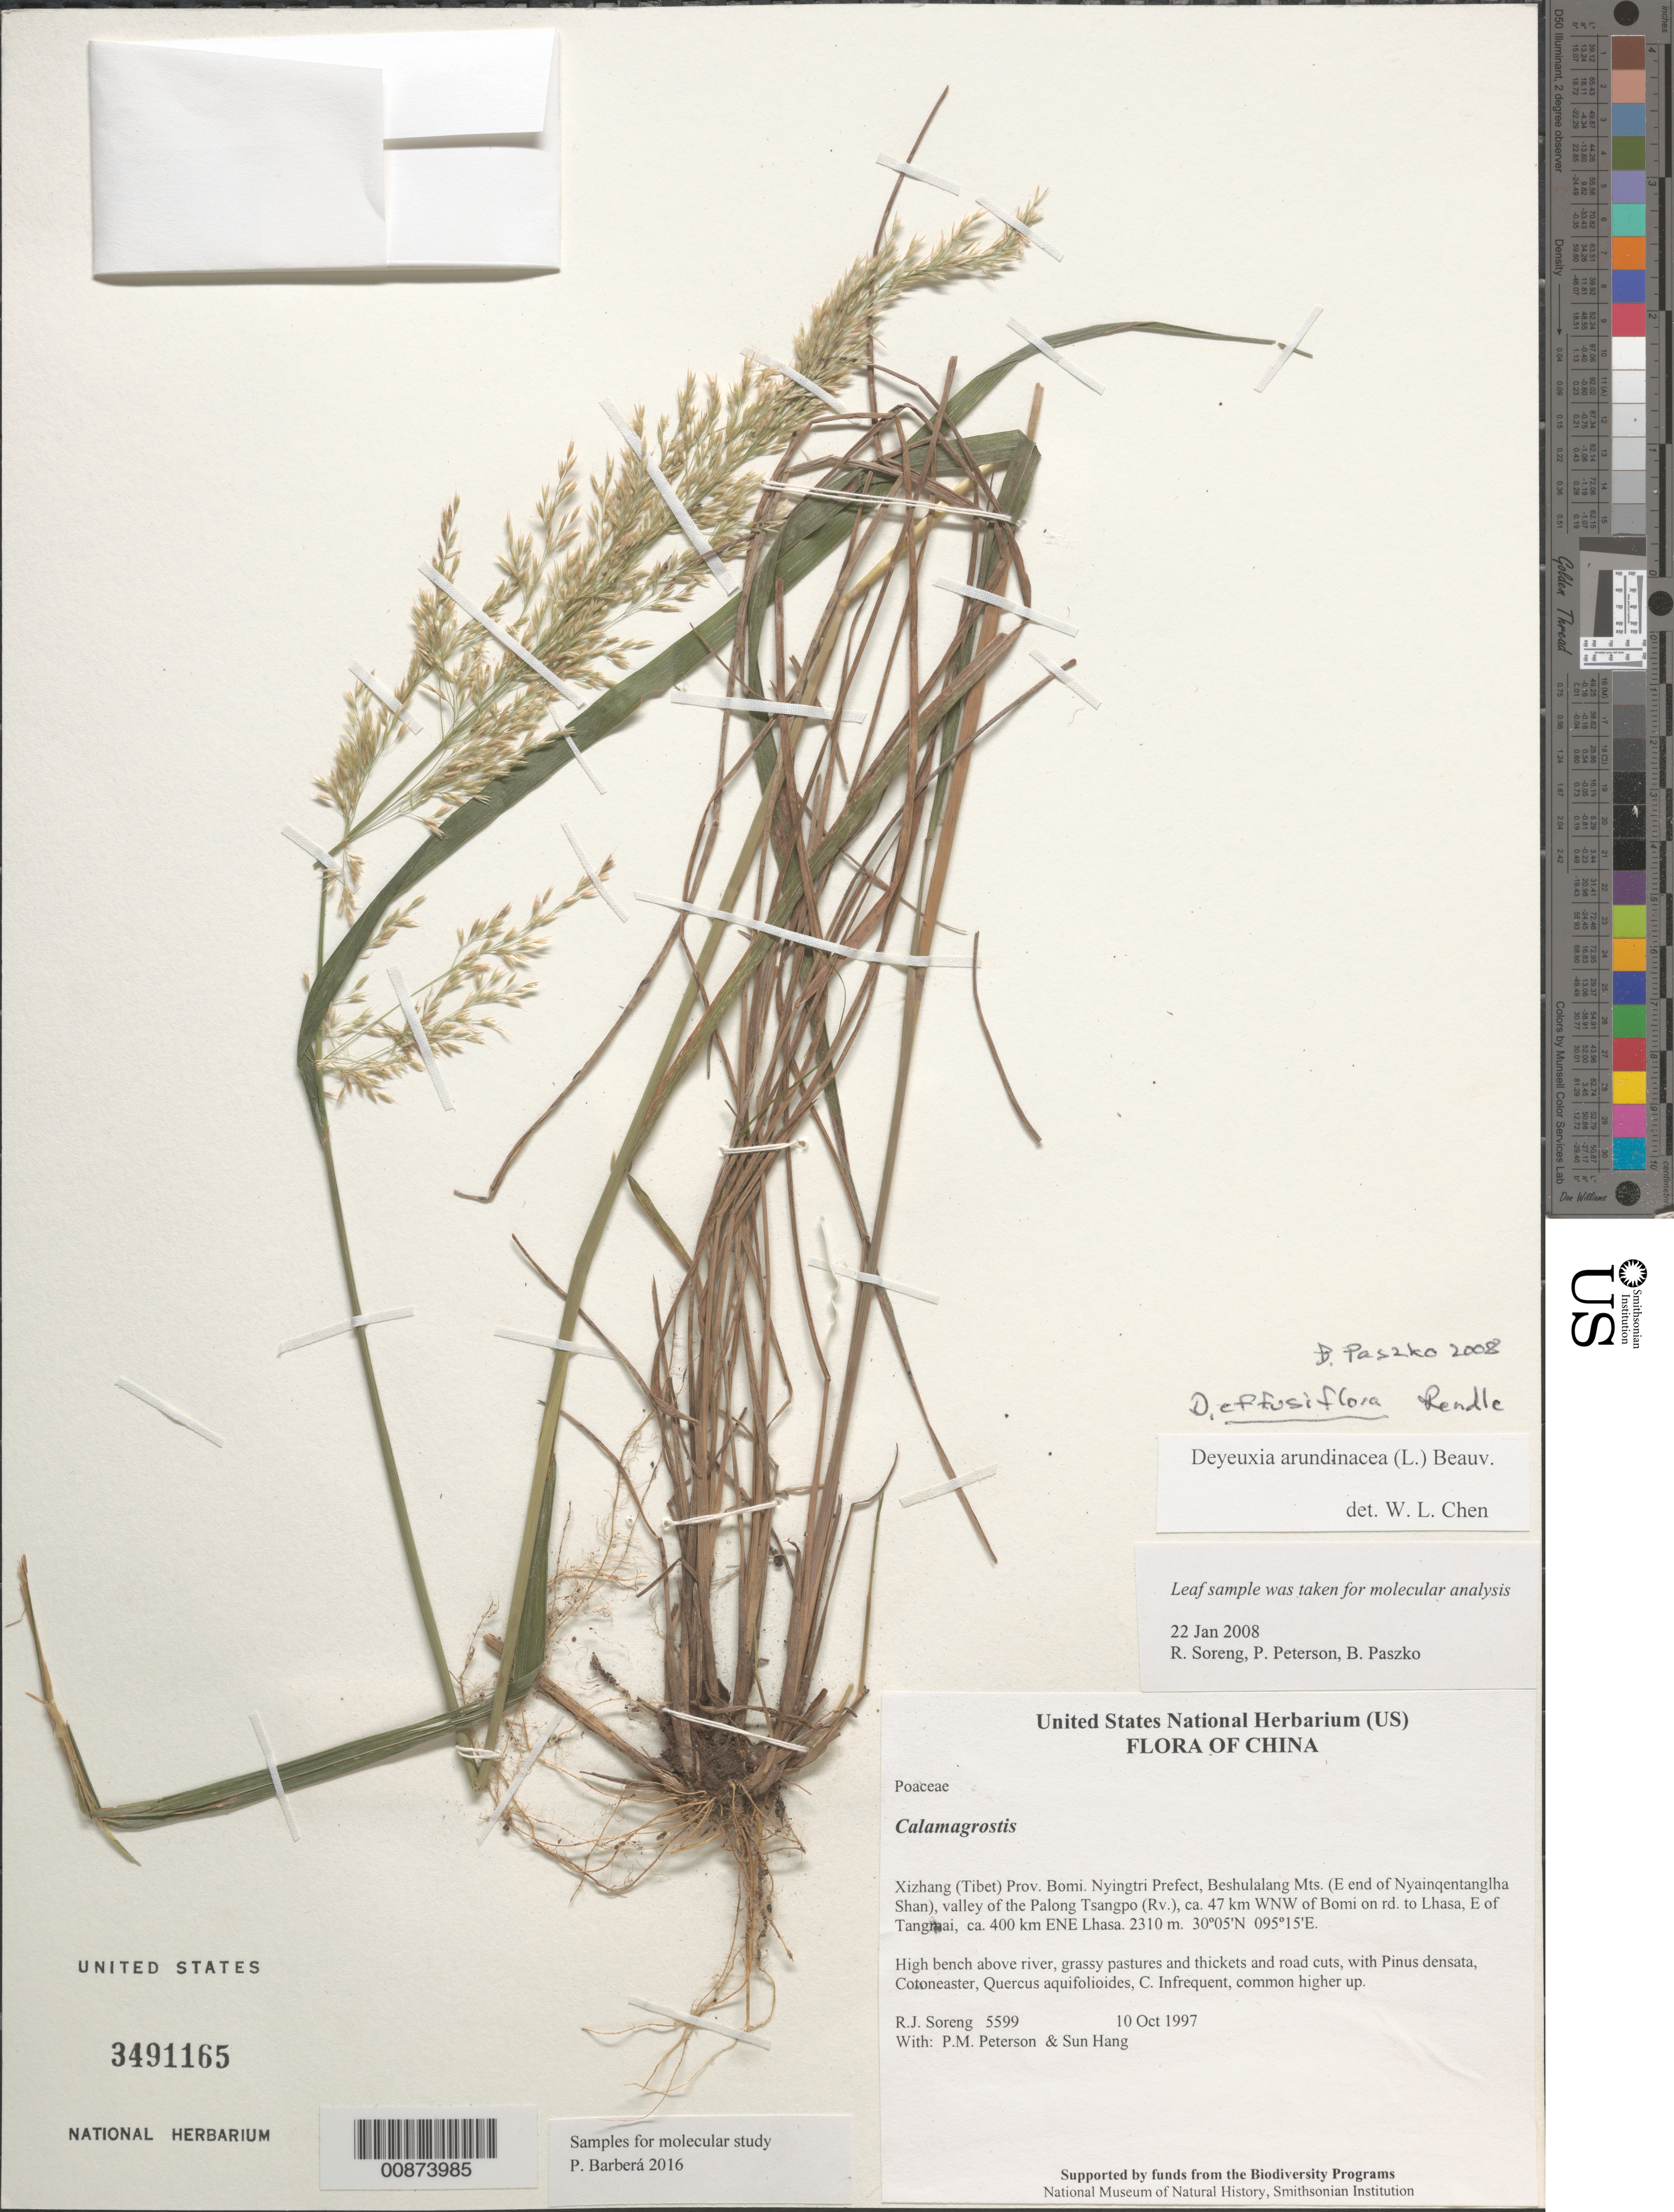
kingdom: Plantae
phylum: Tracheophyta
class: Liliopsida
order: Poales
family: Poaceae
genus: Deyeuxia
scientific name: Deyeuxia effusiflora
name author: Rendle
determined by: Paszko, B.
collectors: R. J. Soreng, P. M. Peterson & Sun Hang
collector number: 5599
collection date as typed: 10 Oct 1997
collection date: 1997-10-10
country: China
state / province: Xizang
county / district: Bomi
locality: Nyingtri Prefect, Beshulalang Mts. (E end of Nyainqentanglha Shan), valley of the Palong Tsangpo (Rv.), ca. 47 km WNW of Bomi on rd. to Lhasa, E of Tangmai, ca. 400 km ENE Lhasa.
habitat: High bench above river, grassy pastures and thickets and road cuts, with Pinus densata, Cotoneaster, Quercus aquifolioides, C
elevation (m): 2310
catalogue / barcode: US 3491165